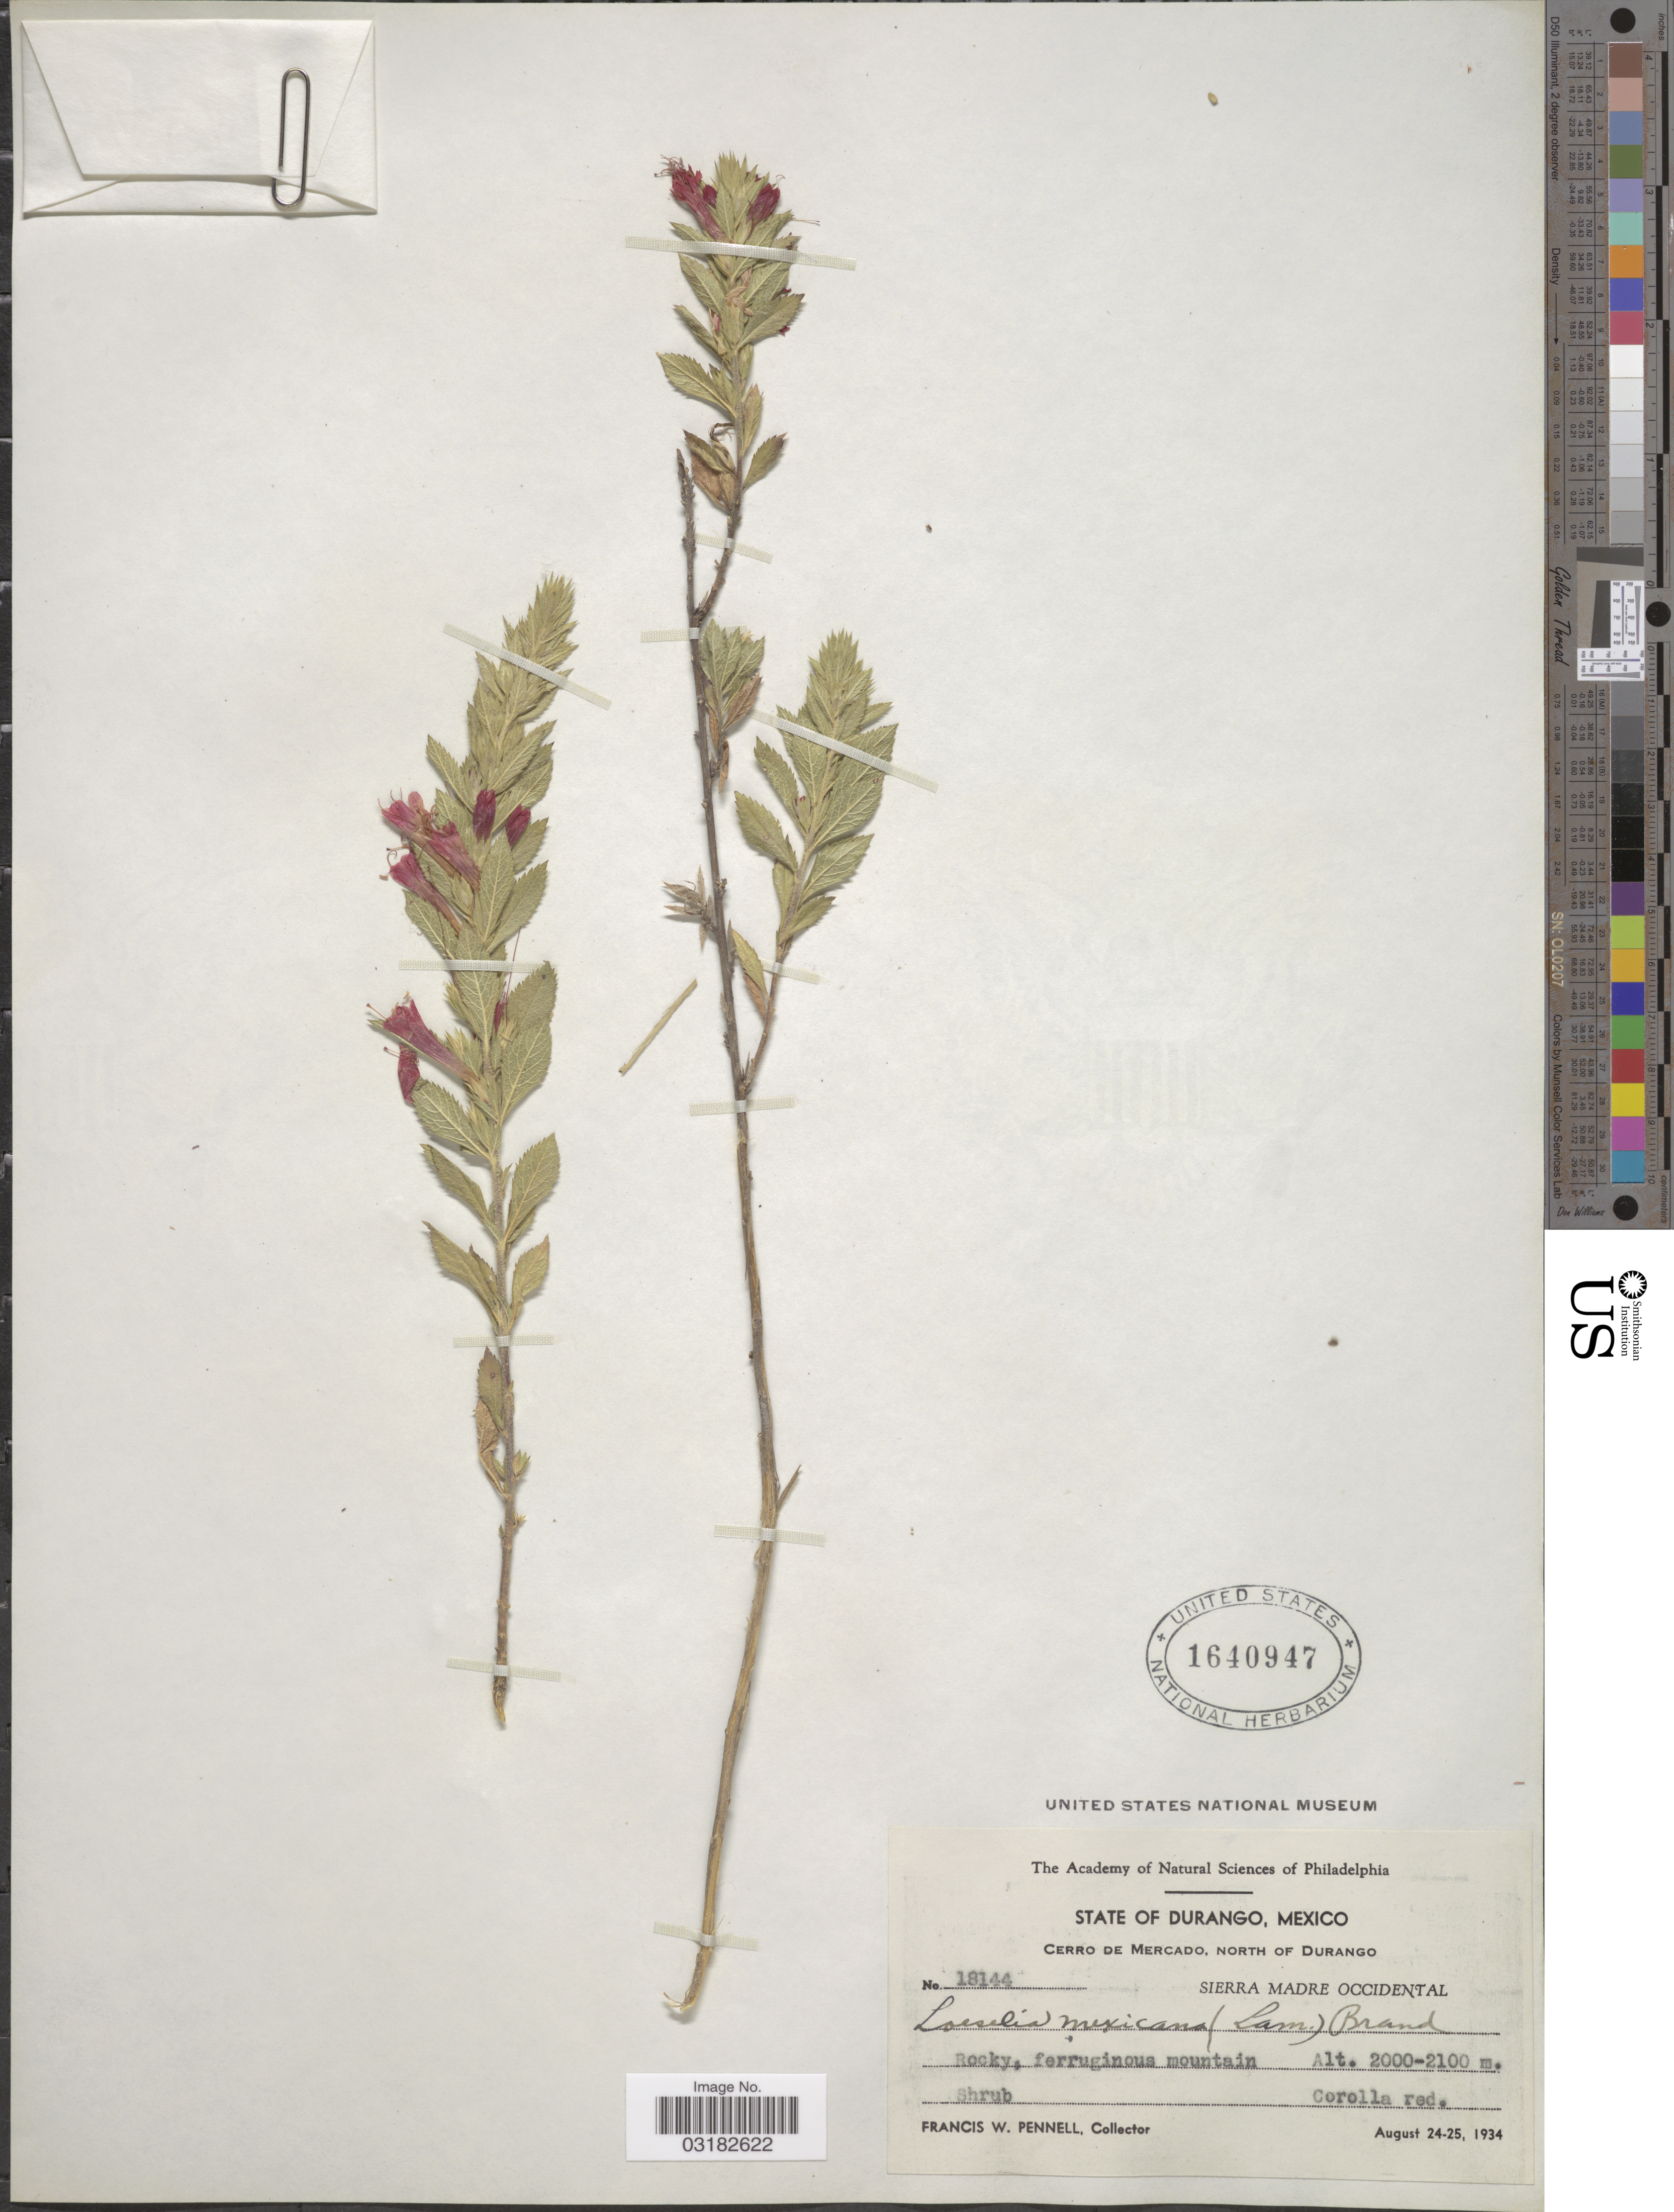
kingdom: Plantae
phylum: Tracheophyta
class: Magnoliopsida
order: Ericales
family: Polemoniaceae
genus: Loeselia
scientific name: Loeselia mexicana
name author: (Lam.) Brand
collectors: F. W. Pennell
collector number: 18144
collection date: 1934-08-24/1934-08-25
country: Mexico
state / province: Durango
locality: Cerro de Mercado, North of Durango. Sierra Madre Occidental.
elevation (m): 2000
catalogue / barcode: US 1640947